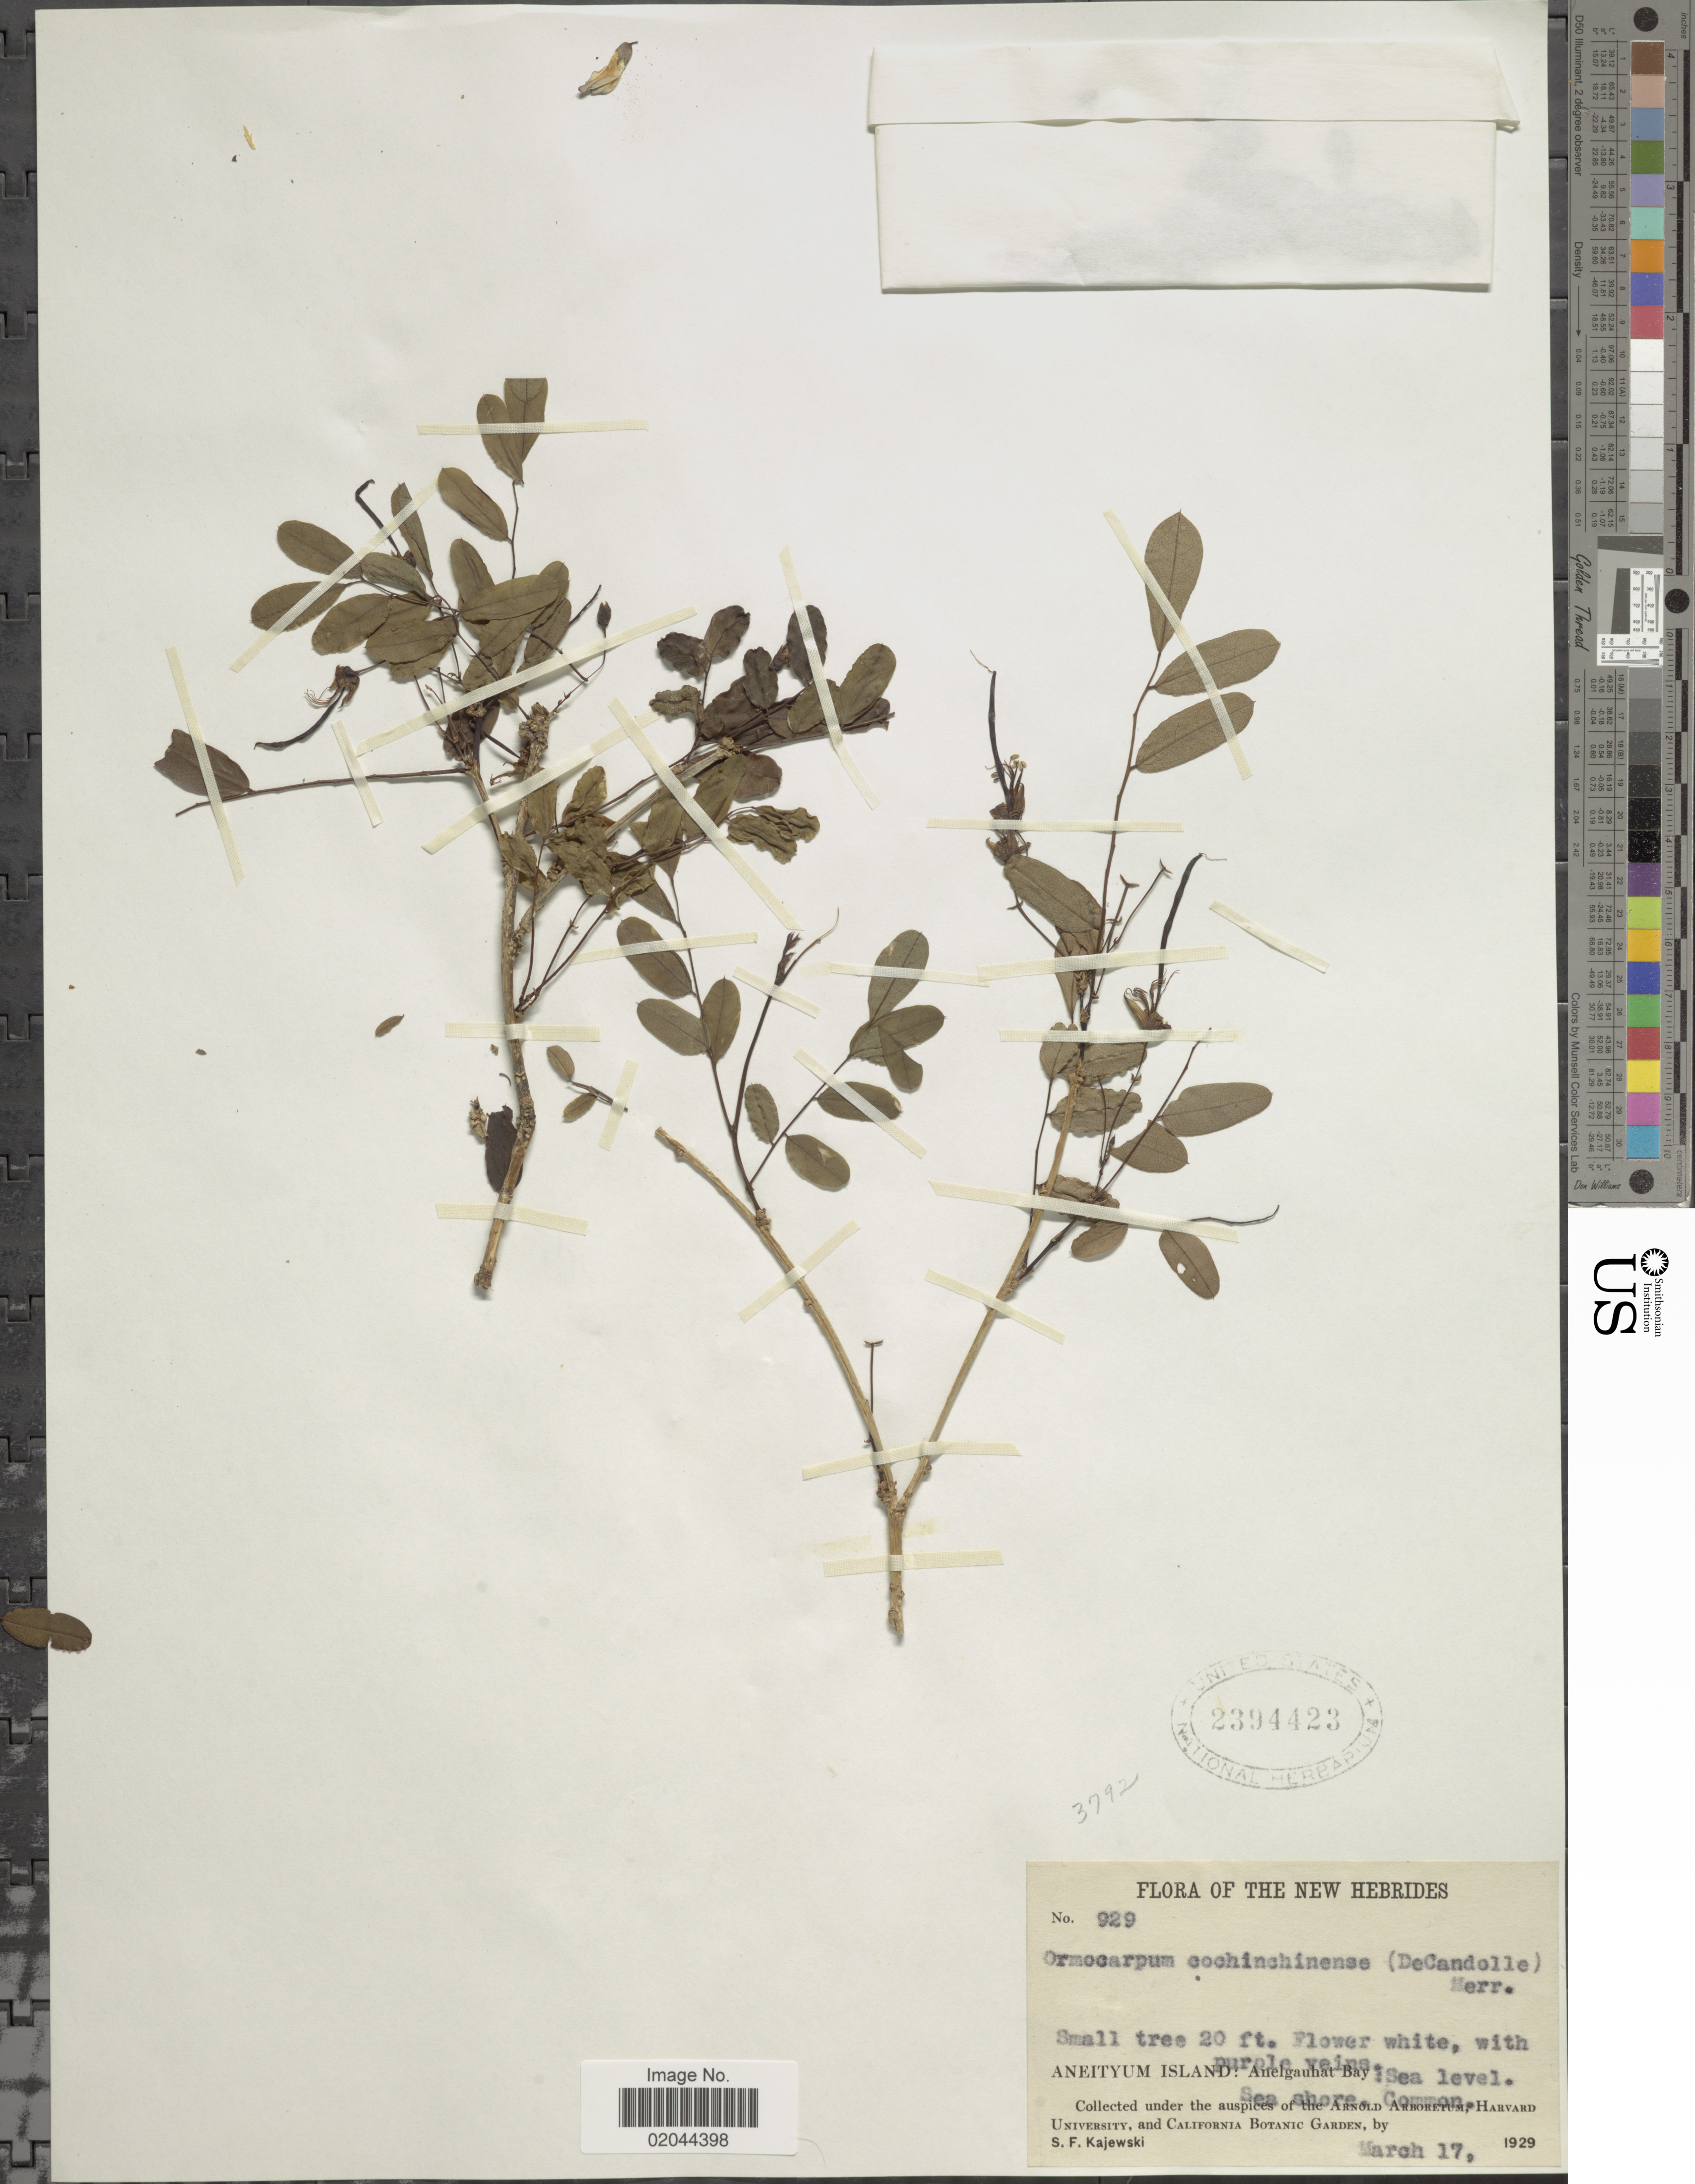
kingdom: Plantae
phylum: Tracheophyta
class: Magnoliopsida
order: Fabales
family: Fabaceae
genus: Ormocarpum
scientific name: Ormocarpum cochinchinense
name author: (Lour.) Merr.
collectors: S. Kajewski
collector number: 929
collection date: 1929-03-17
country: Vanuatu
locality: New Hebrides, Aneityum Island: Anelgauhat Bay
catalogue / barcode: US 2394423